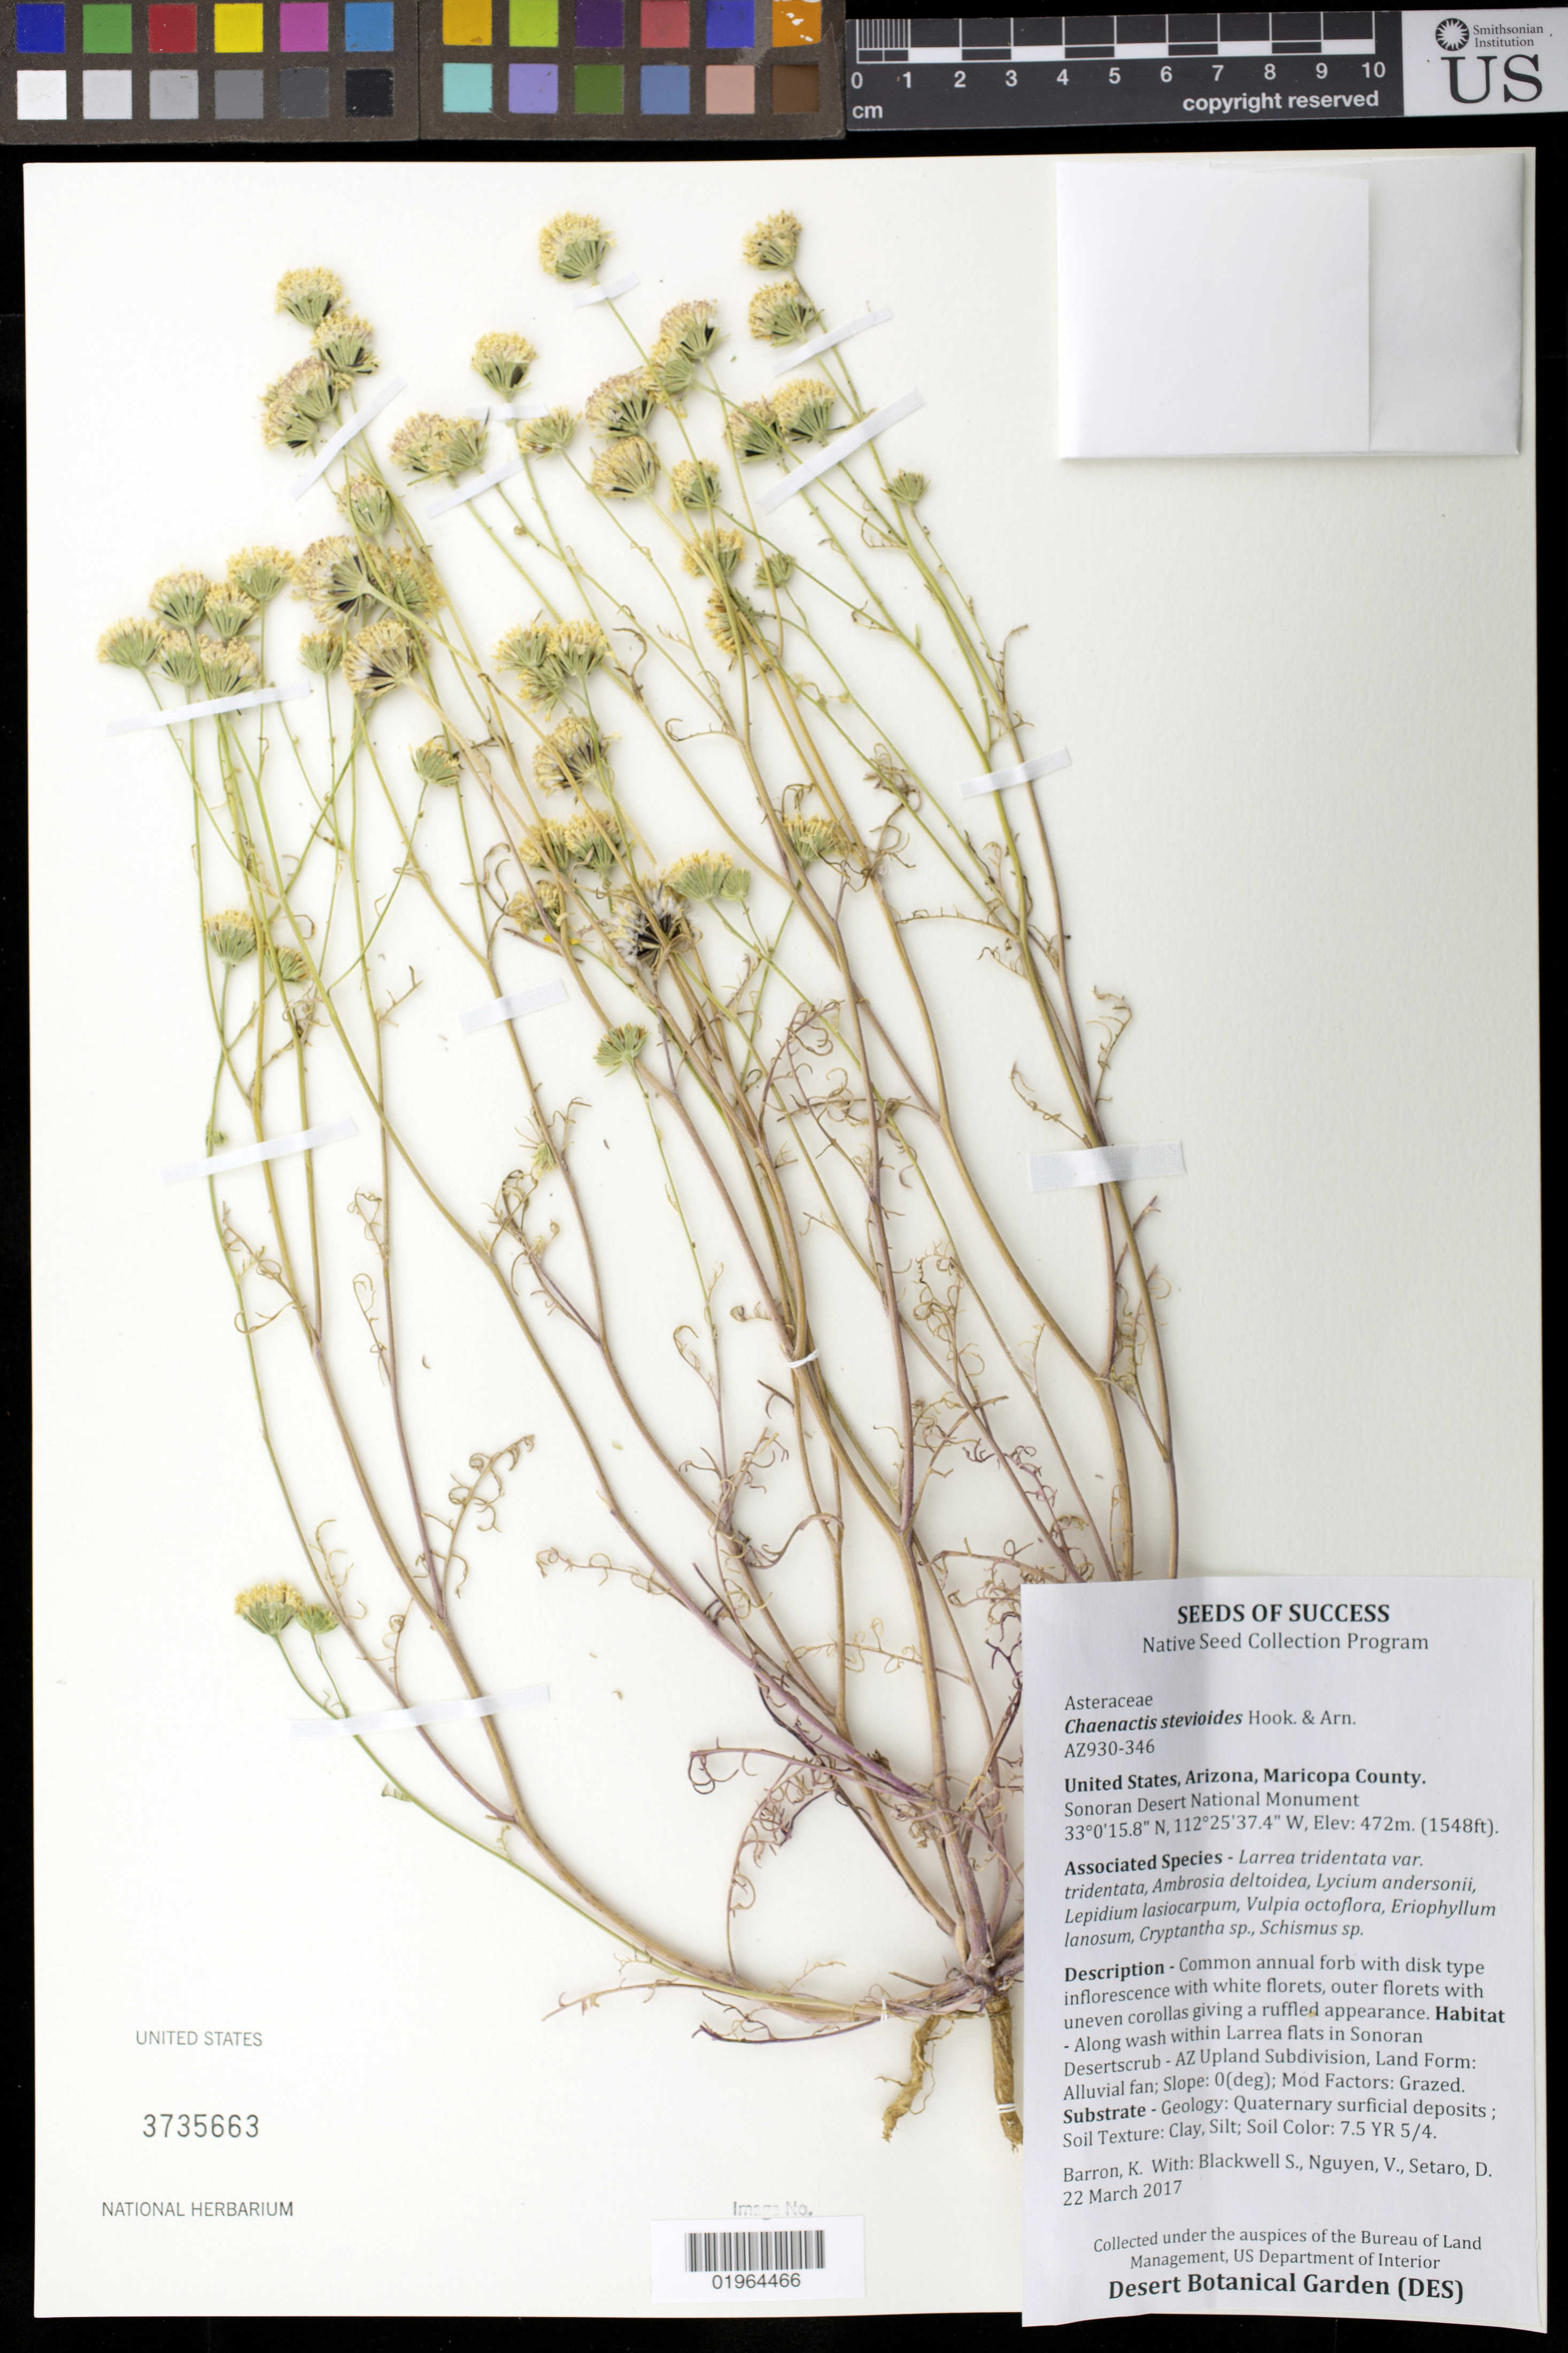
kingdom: Plantae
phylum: Tracheophyta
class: Magnoliopsida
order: Asterales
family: Asteraceae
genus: Chaenactis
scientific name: Chaenactis stevioides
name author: Hook. & Arn.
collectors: K. Barron, S. Blackwell, V. D. Nguyen & D. Setaro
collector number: AZ930-346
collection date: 2017-03-22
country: United States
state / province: Arizona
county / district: Maricopa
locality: Sonoran Desert National Monument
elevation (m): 472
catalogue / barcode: US 3735663